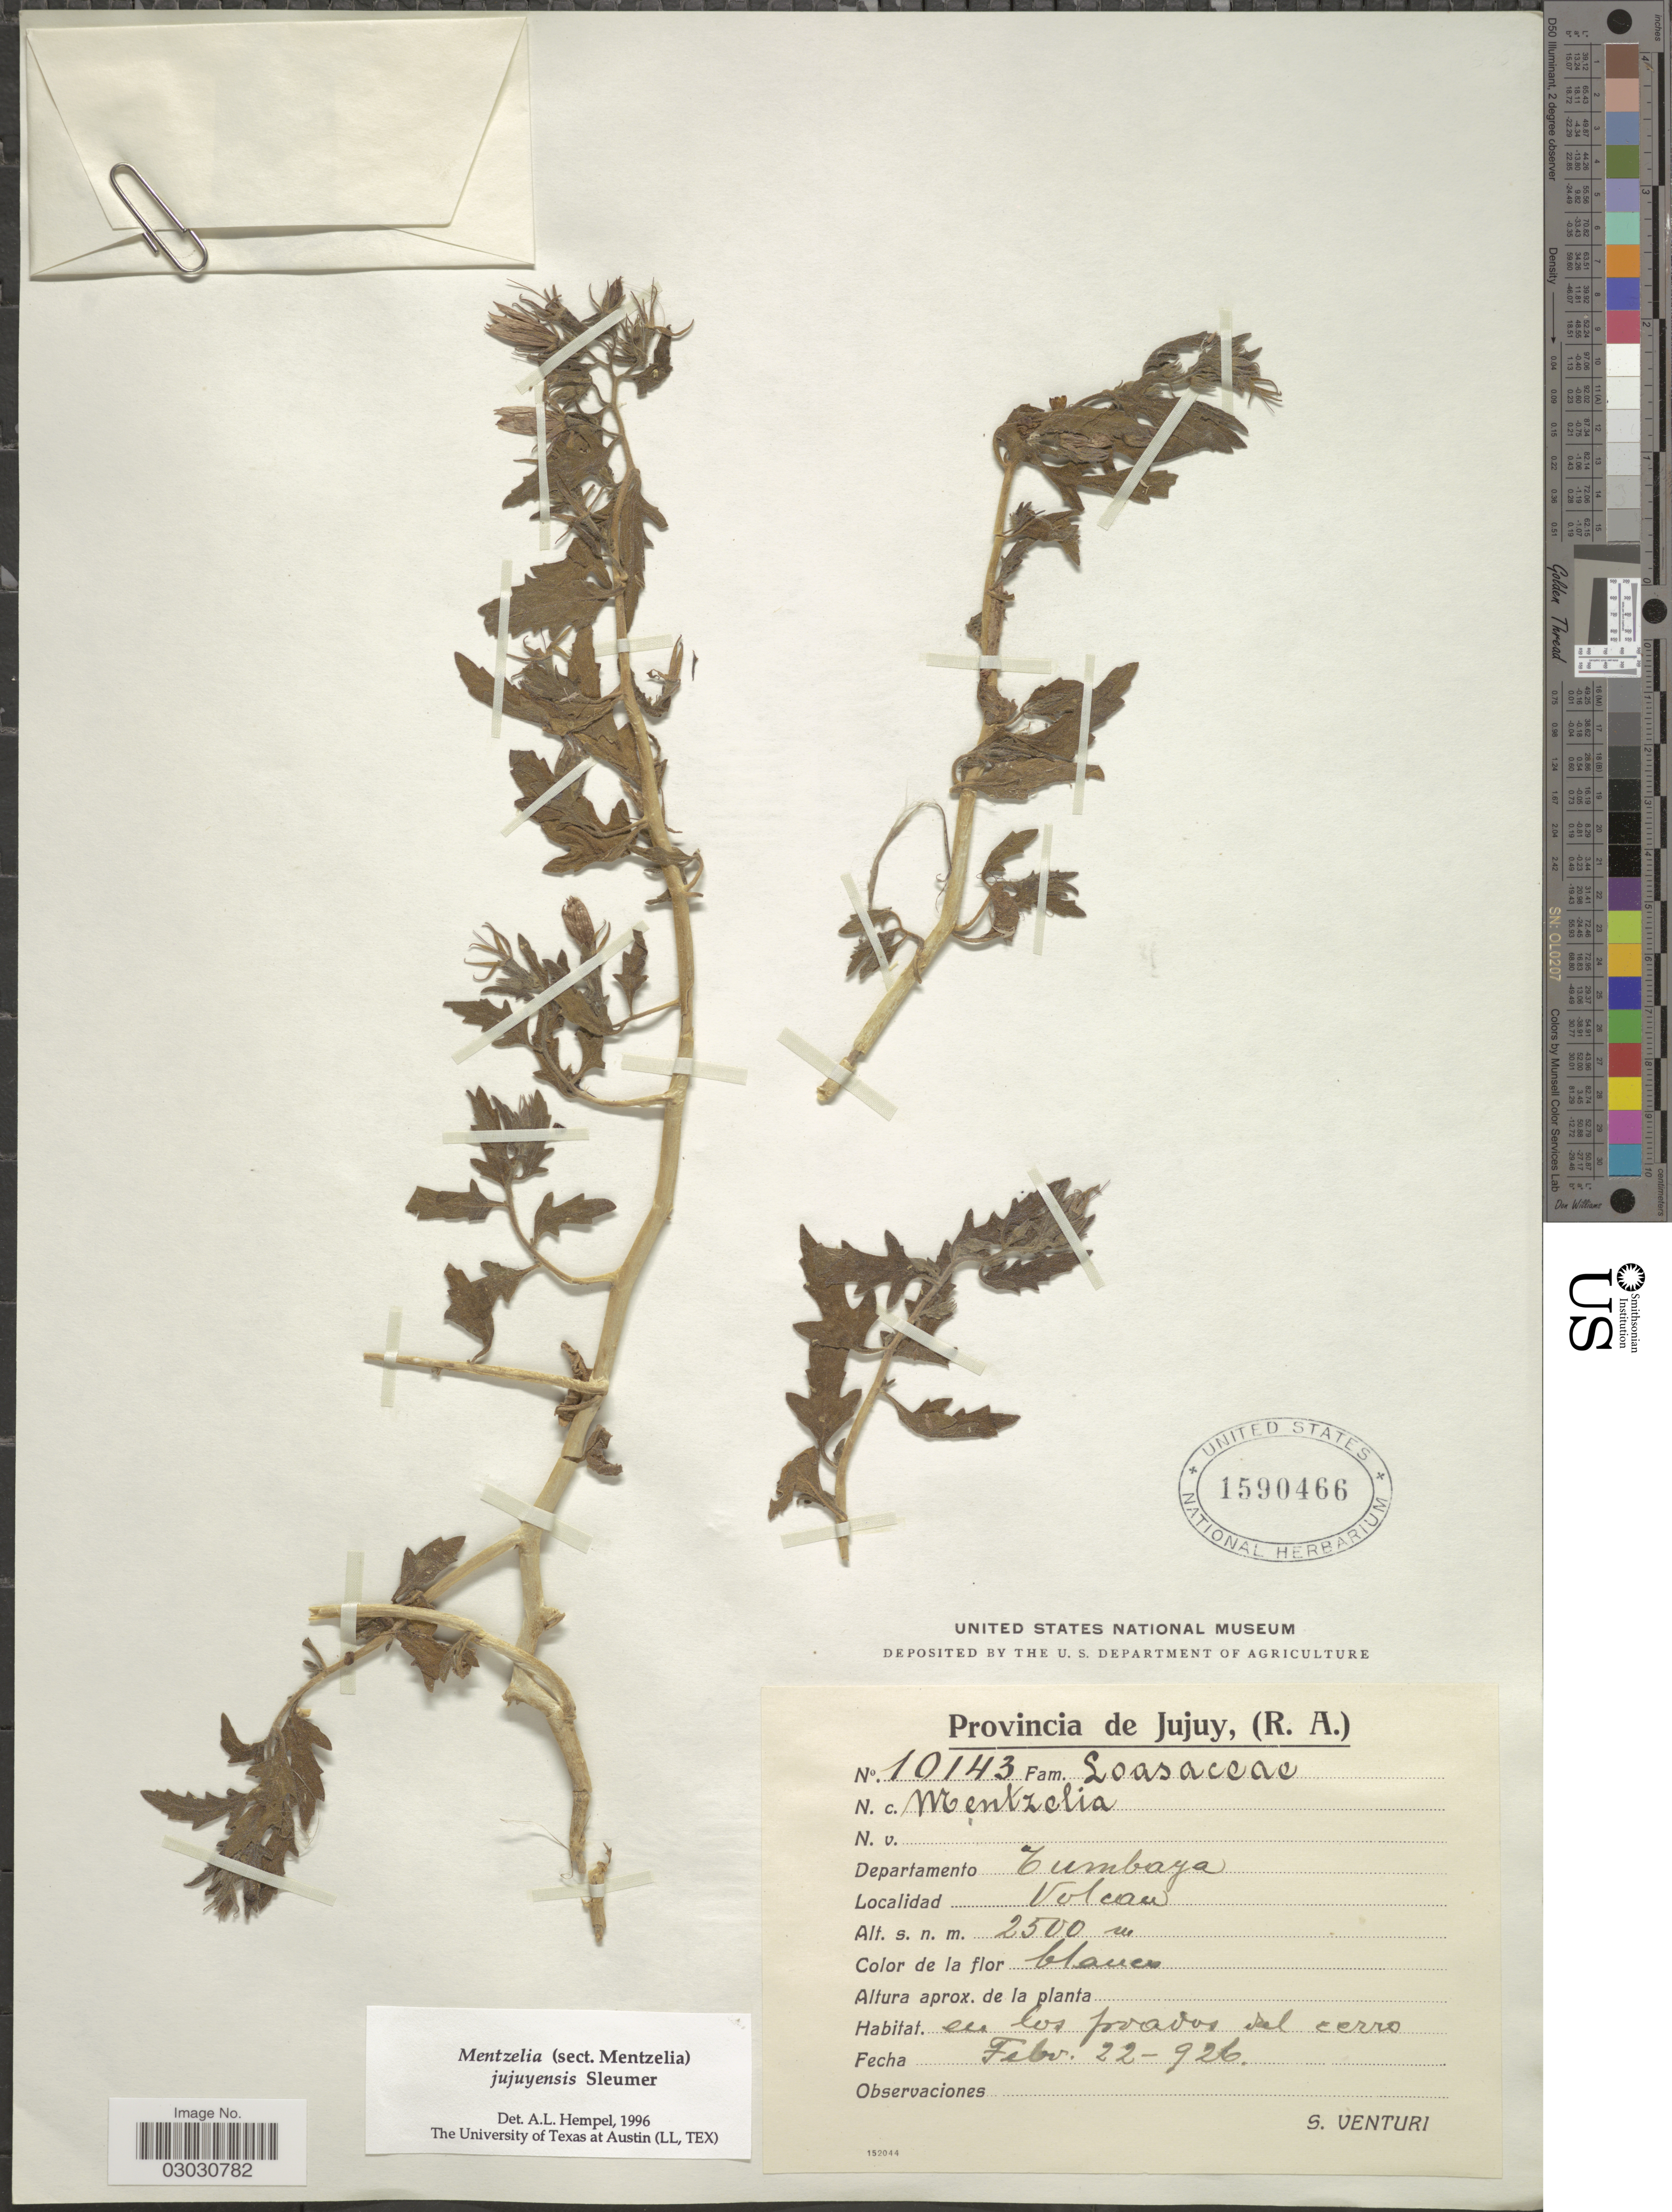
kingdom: Plantae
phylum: Tracheophyta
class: Magnoliopsida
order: Cornales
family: Loasaceae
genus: Mentzelia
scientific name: Mentzelia inyoensis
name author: H.J. Thomps. & Prigge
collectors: S. Venturi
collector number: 10143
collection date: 1926-02-22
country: Argentina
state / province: Jujuy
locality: Departamento Tumbaya. Volcan.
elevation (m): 2500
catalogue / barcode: US 1590466